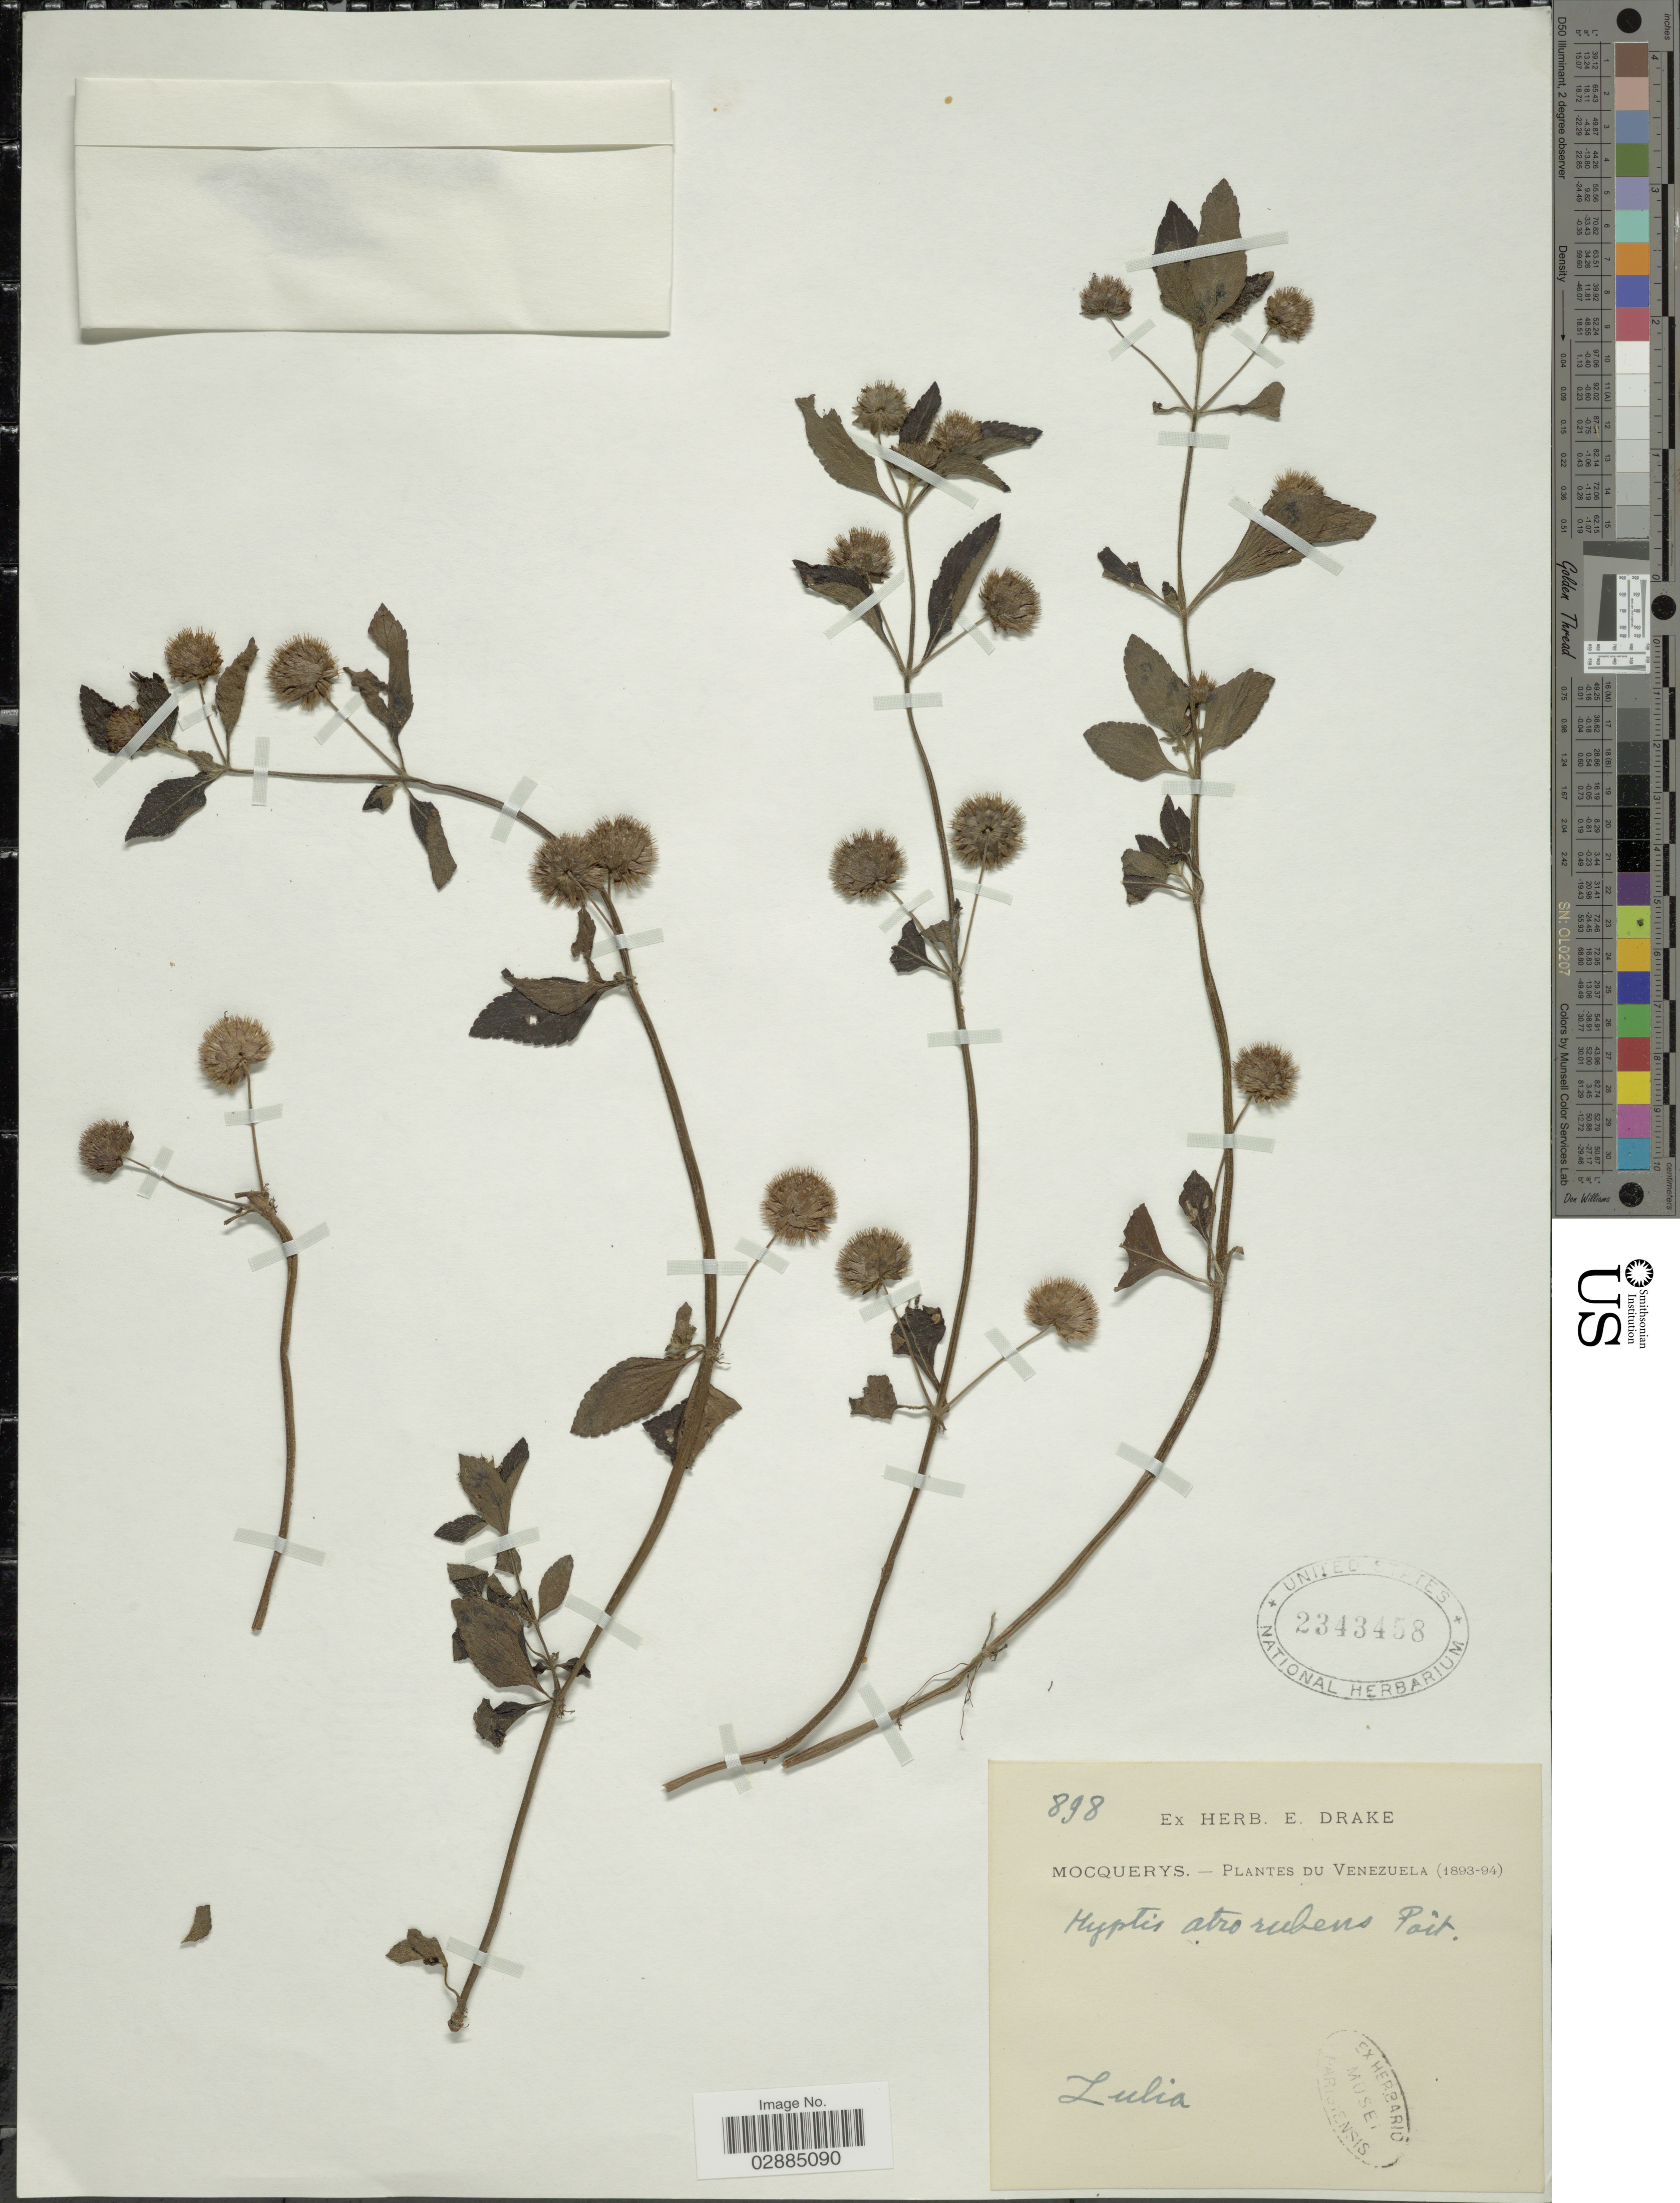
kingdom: Plantae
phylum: Tracheophyta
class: Magnoliopsida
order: Lamiales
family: Lamiaceae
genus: Hyptis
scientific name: Hyptis atrorubens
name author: Poit.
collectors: A. Mocquerys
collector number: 898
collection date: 1893/1894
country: Venezuela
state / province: Zulia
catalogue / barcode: US 2343458